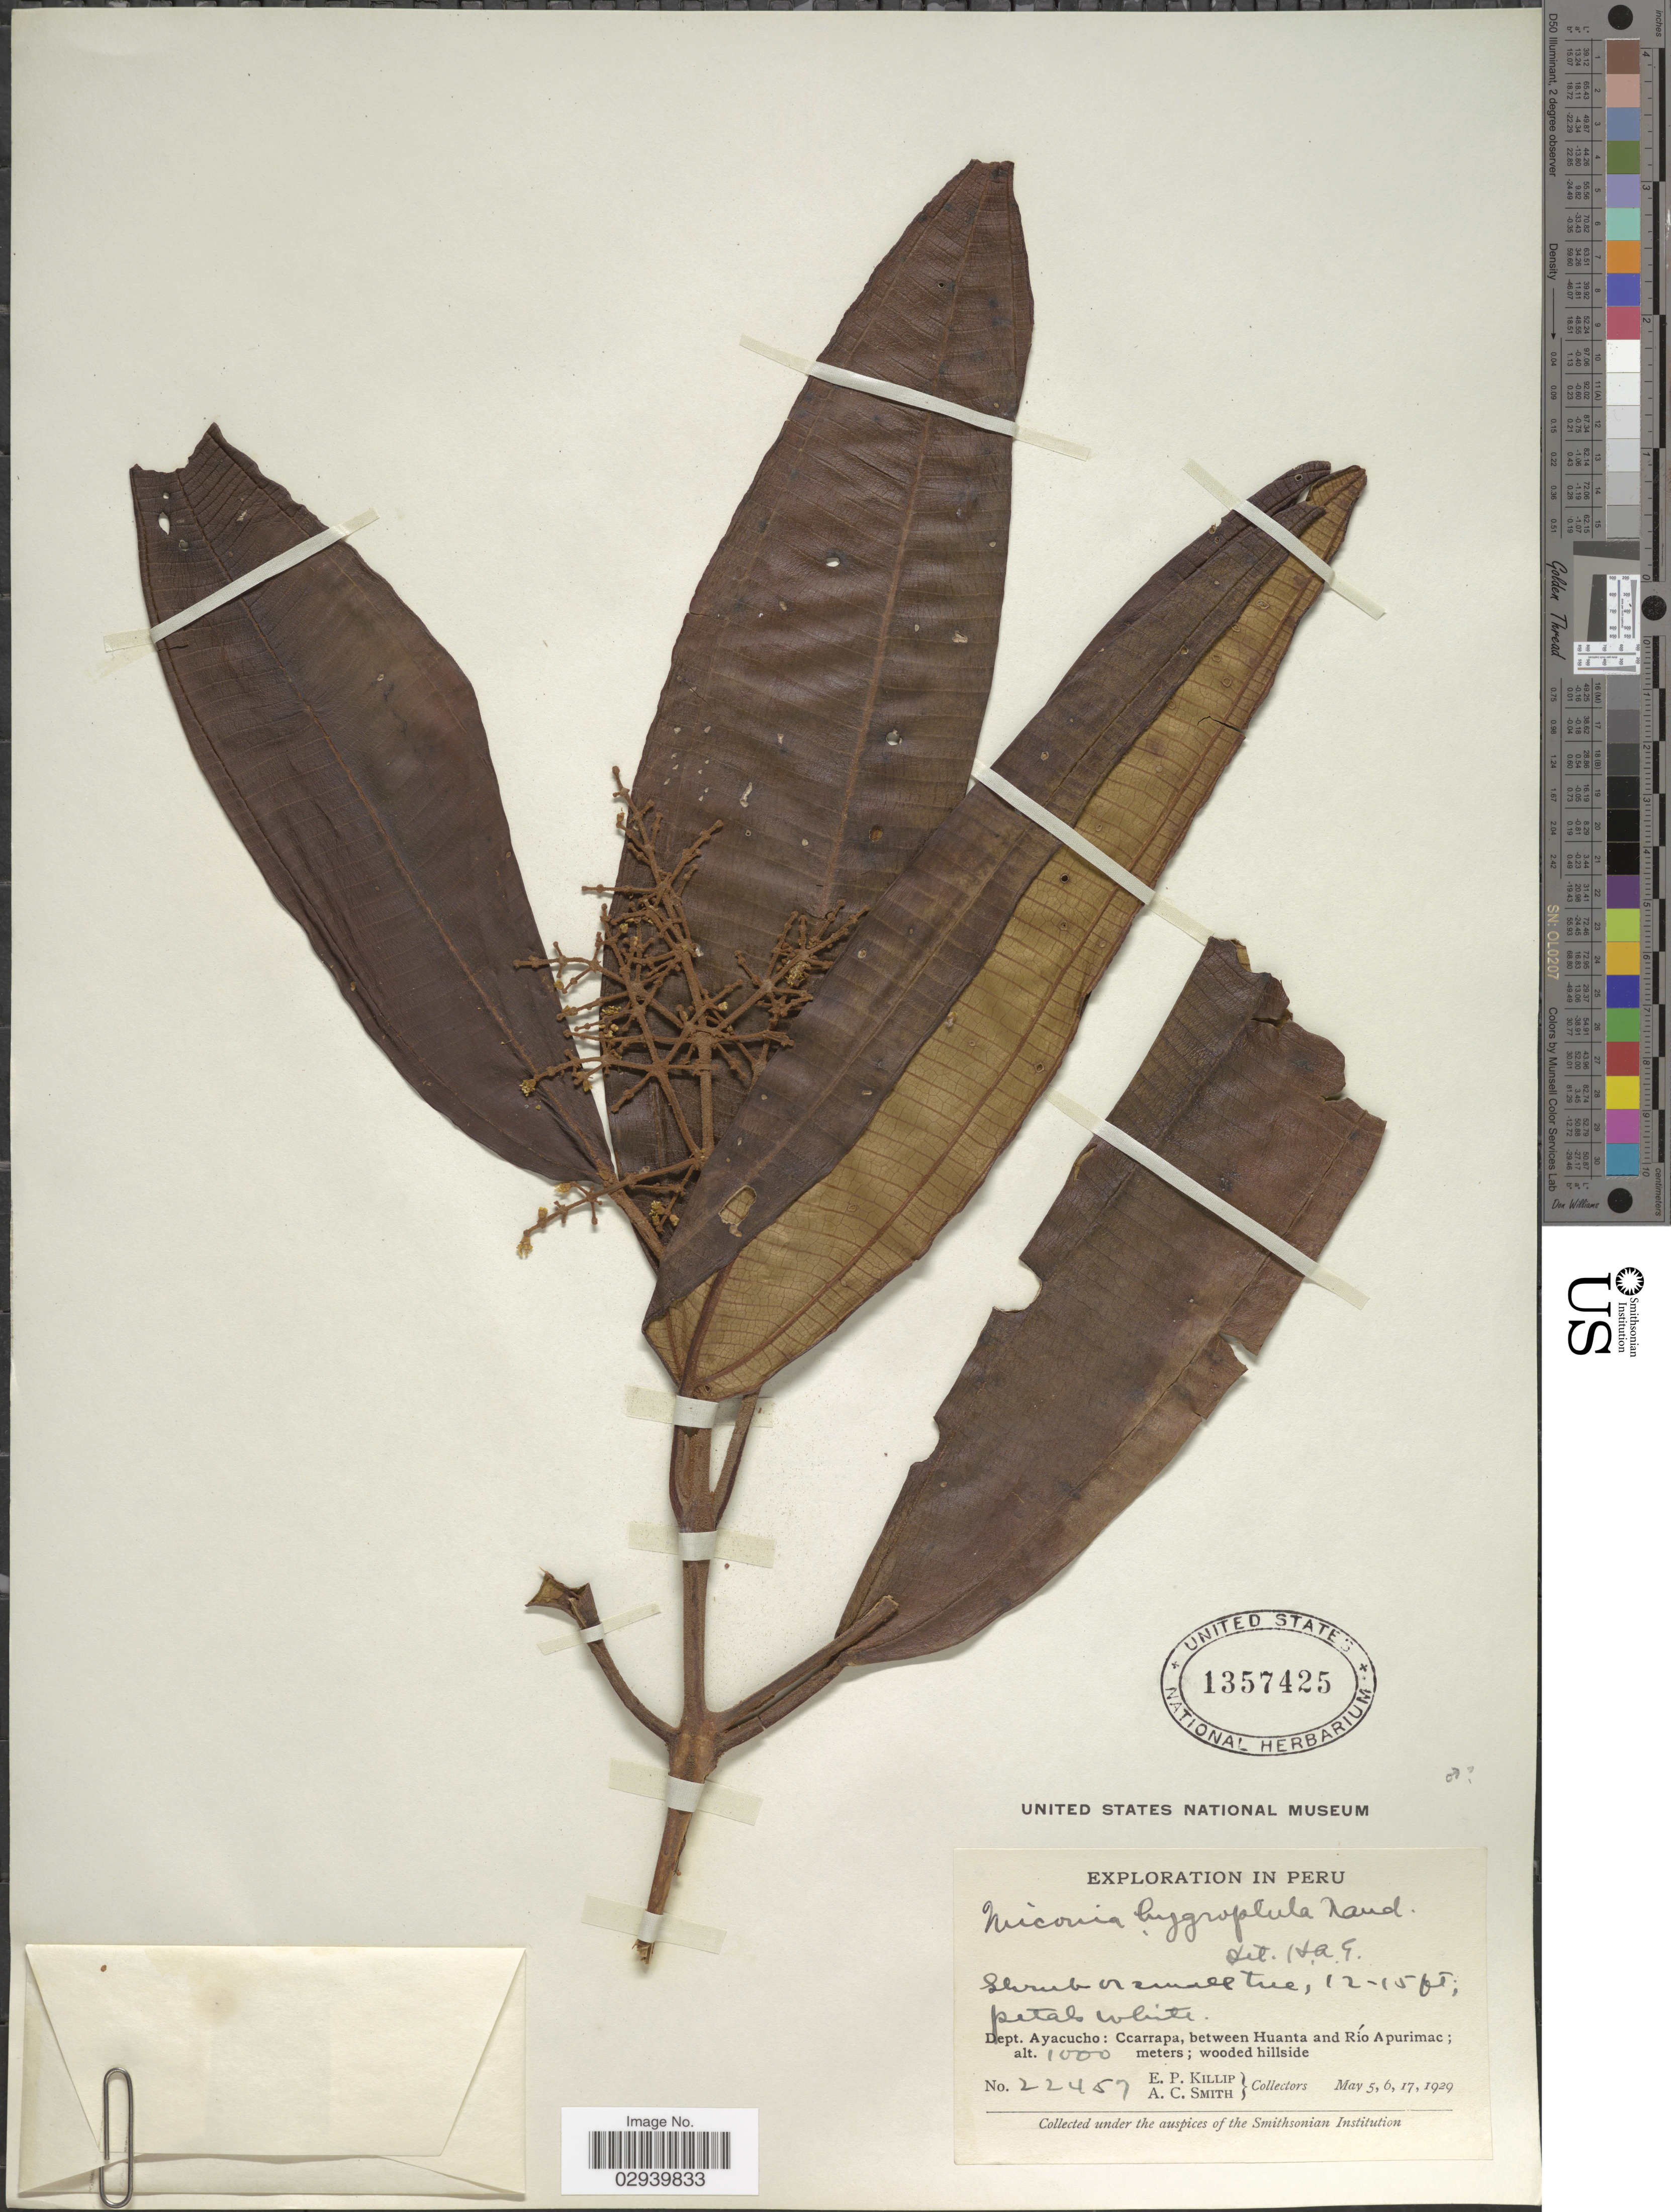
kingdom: Plantae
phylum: Tracheophyta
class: Magnoliopsida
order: Myrtales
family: Melastomataceae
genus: Miconia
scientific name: Miconia hygrophila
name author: Naudin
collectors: E. P. Killip & A. C. Smith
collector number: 22457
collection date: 1929-05-05/1929-05-17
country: Peru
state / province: Ayacucho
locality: Dept. Ayacucho: Ccarrapa, between Huanta and Río Apurimac.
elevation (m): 1000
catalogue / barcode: US 1357425